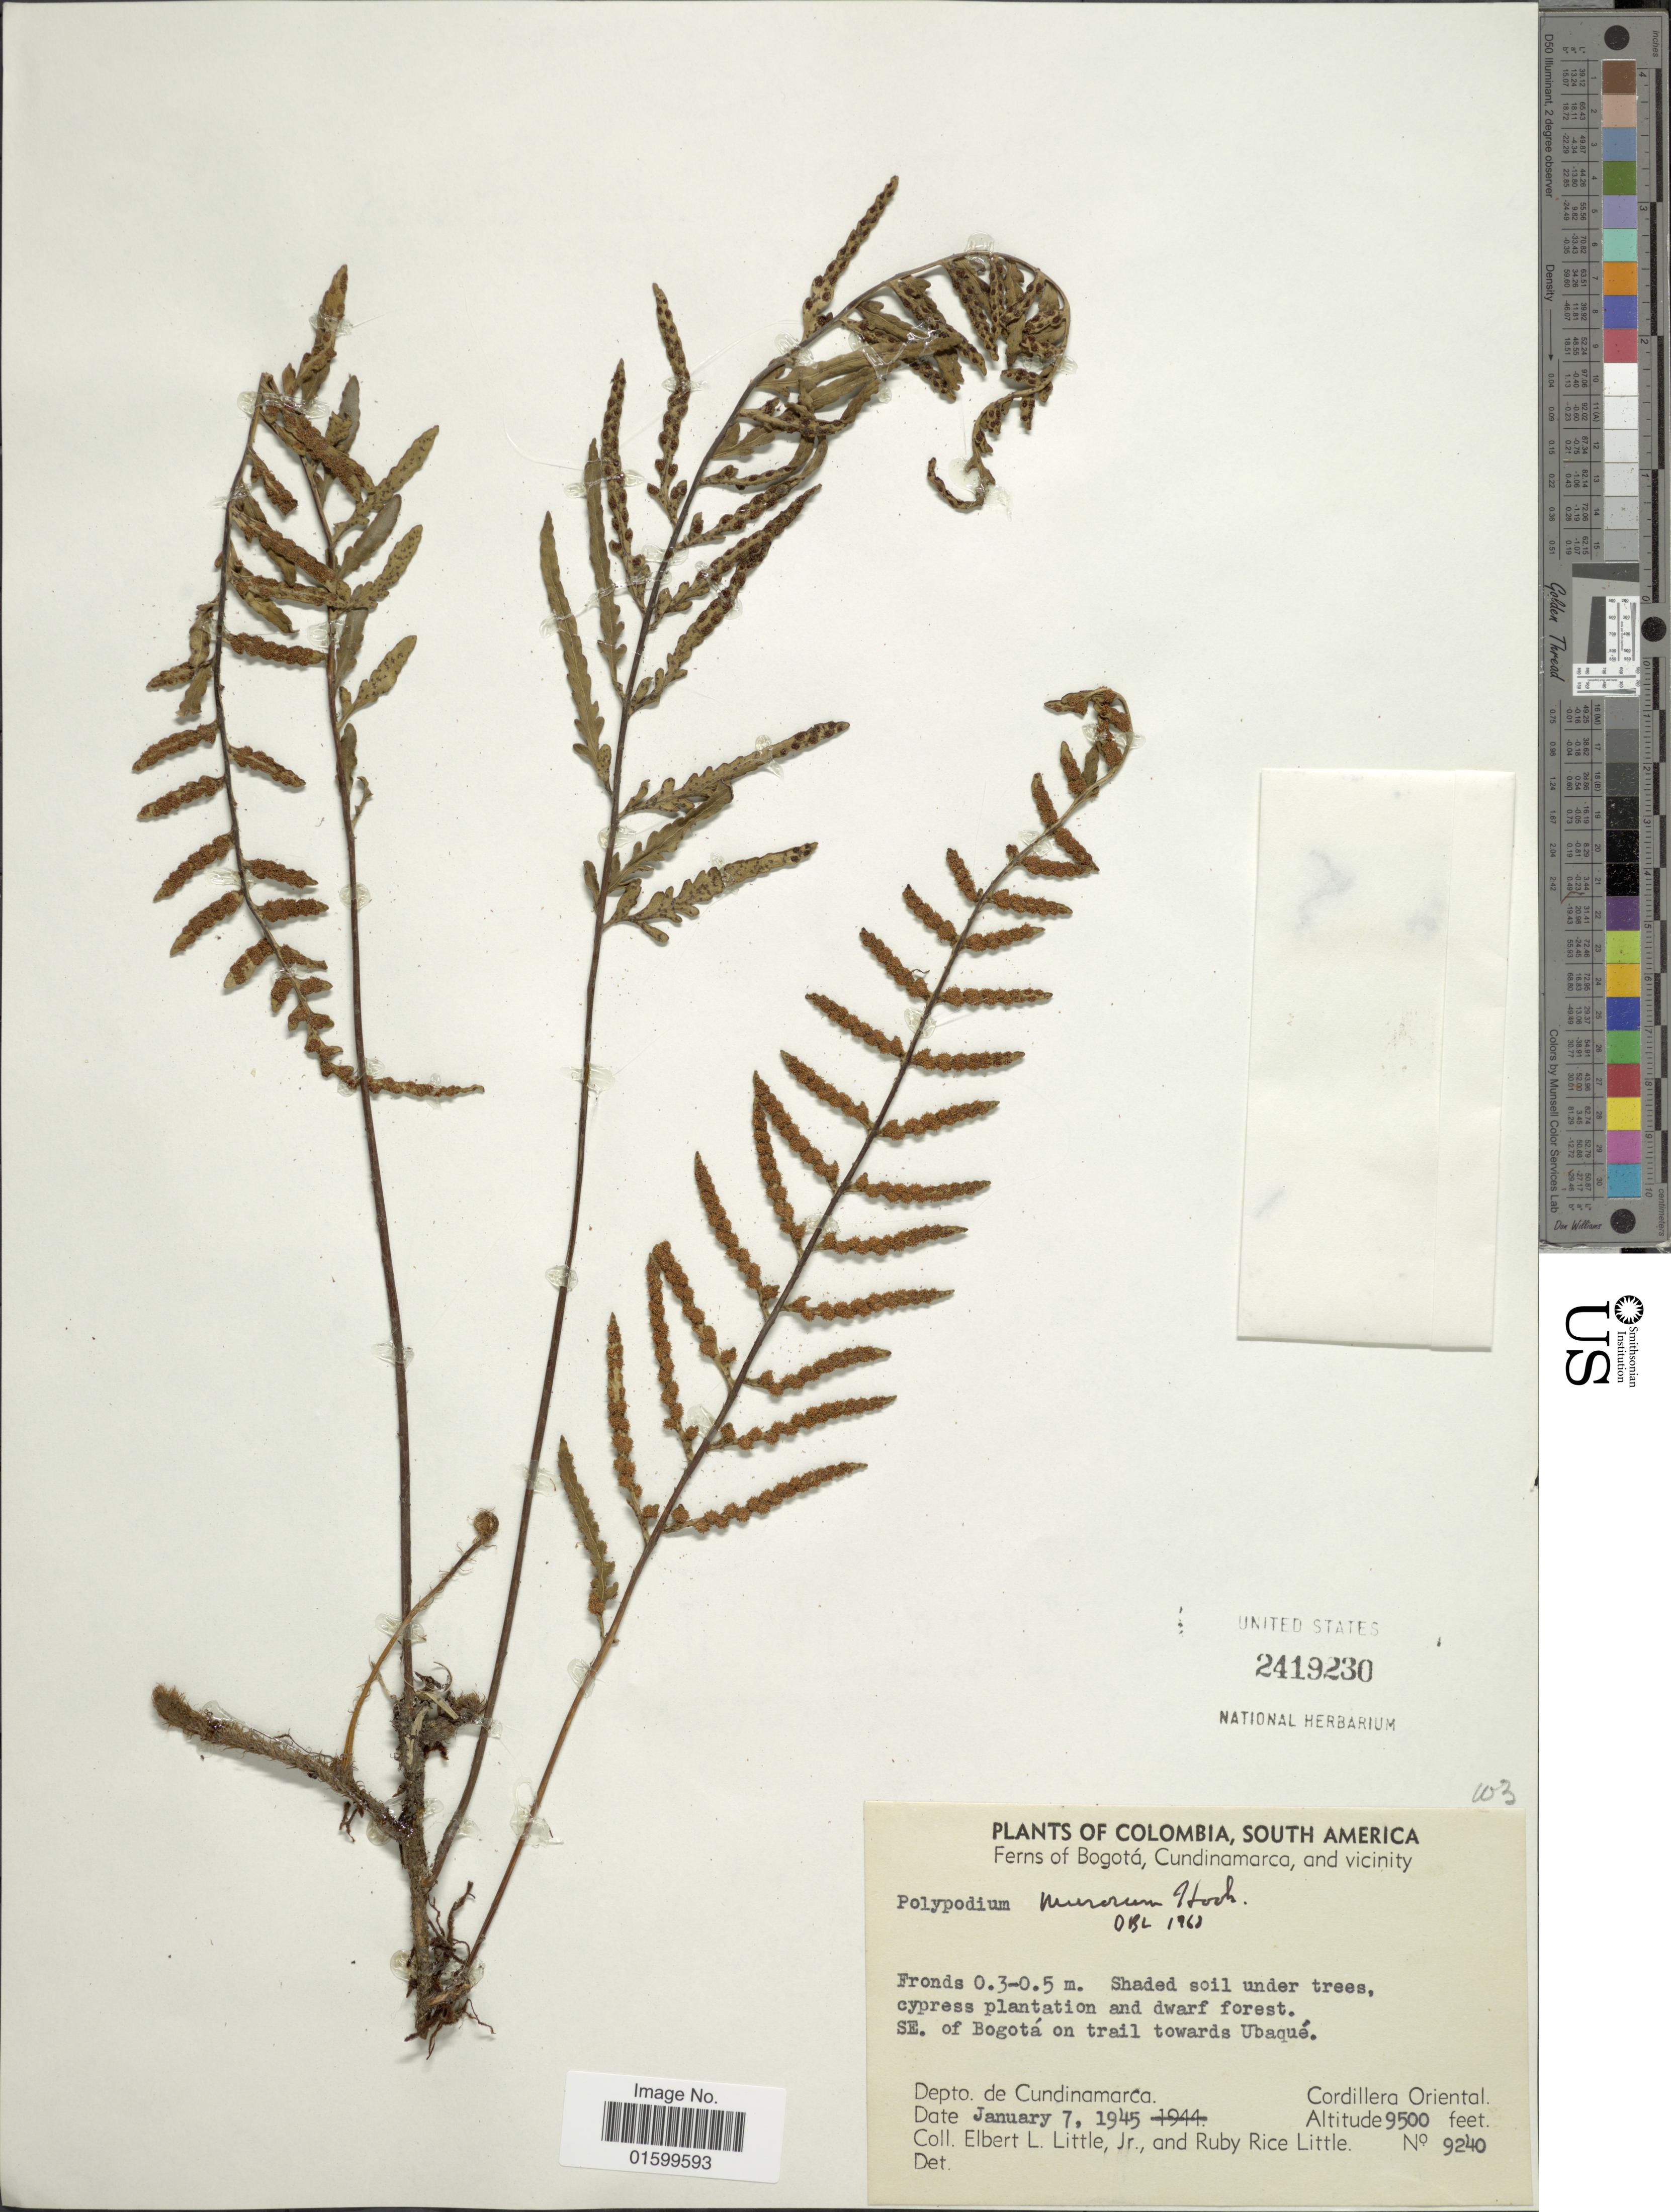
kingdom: Plantae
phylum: Tracheophyta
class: Polypodiopsida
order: Polypodiales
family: Polypodiaceae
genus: Pleopeltis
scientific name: Pleopeltis murorum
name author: (Hook.) A.R. Sm. & Tejero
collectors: E. L. Little & R. R. Little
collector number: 9240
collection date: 1945-01-07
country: Colombia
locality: Bogota, Cundinamarca and vicinity, SE of Bogota on trail towards Ubaque, Depto. de Cundinamarca, Cordillera Oriental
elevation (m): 2896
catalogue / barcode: US 2419230